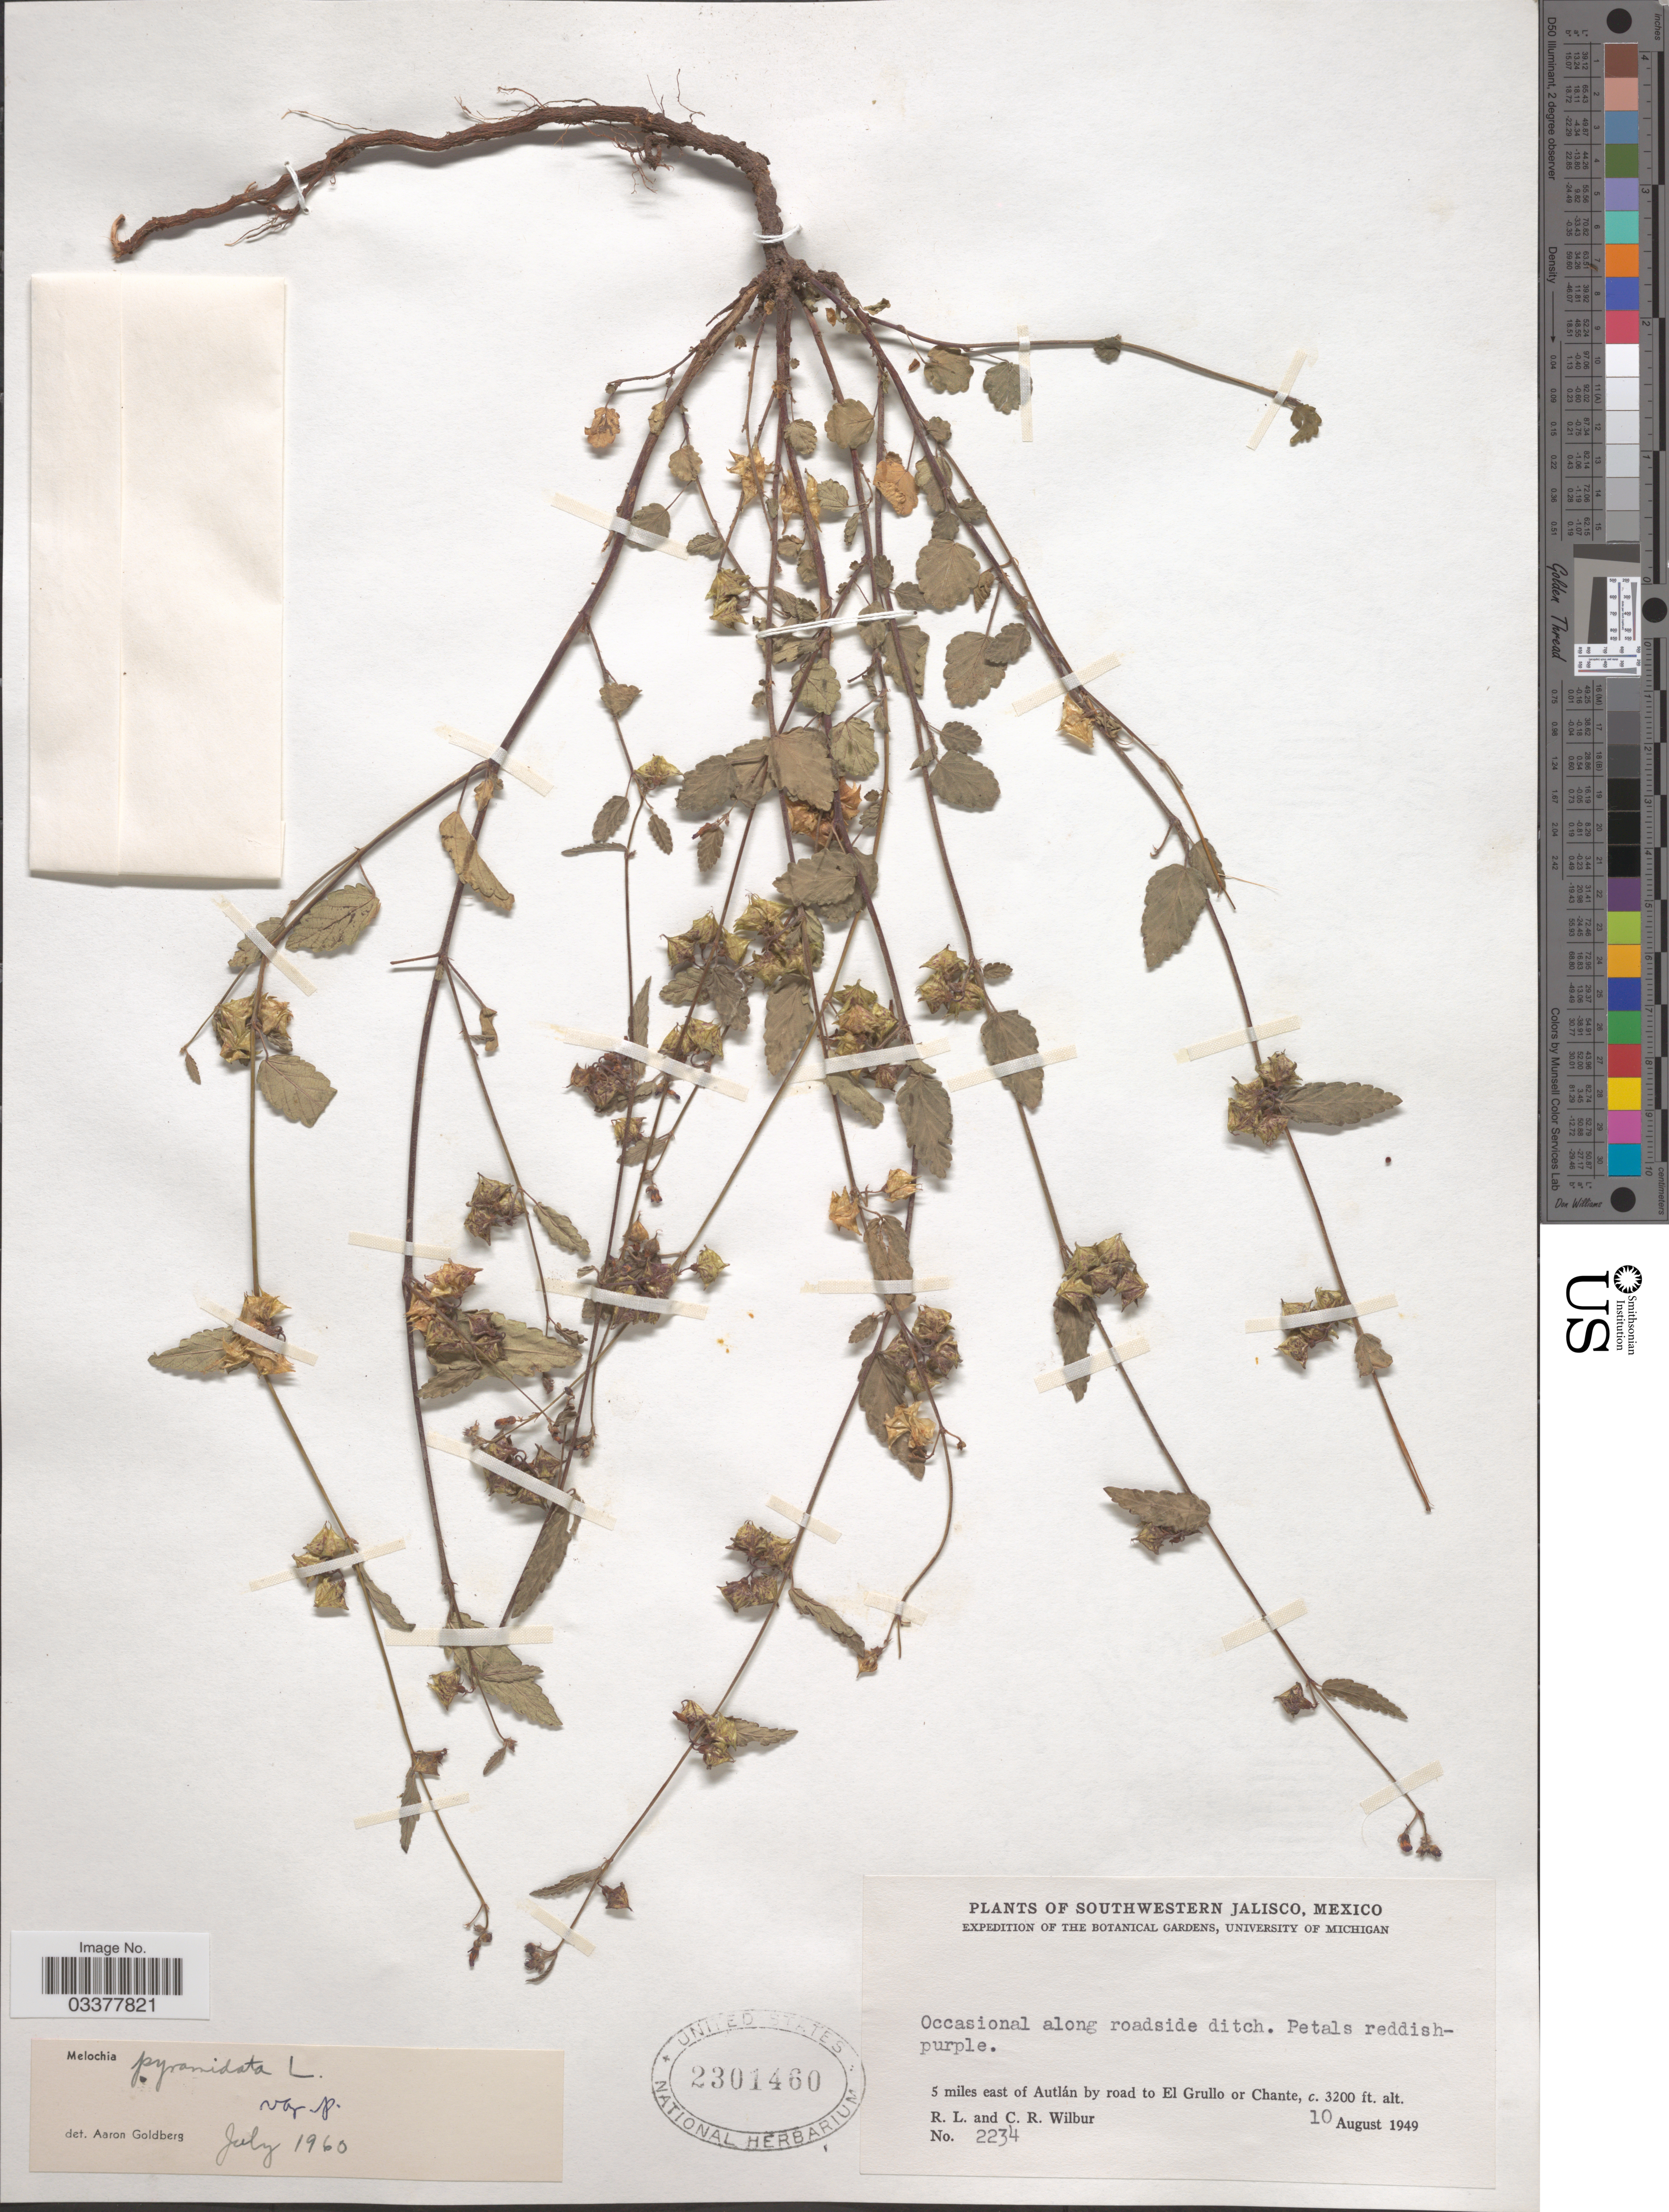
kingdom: Plantae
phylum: Tracheophyta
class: Magnoliopsida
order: Malvales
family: Malvaceae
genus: Melochia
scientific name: Melochia pyramidata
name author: L.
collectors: R. L. Wilbur & C. Wilbur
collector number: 2234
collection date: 1949-08-10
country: Mexico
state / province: Jalisco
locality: Southwestern Jalisco. 5 miles east of Autlán by road to El Grullo or Chante.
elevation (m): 975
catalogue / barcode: US 2301460